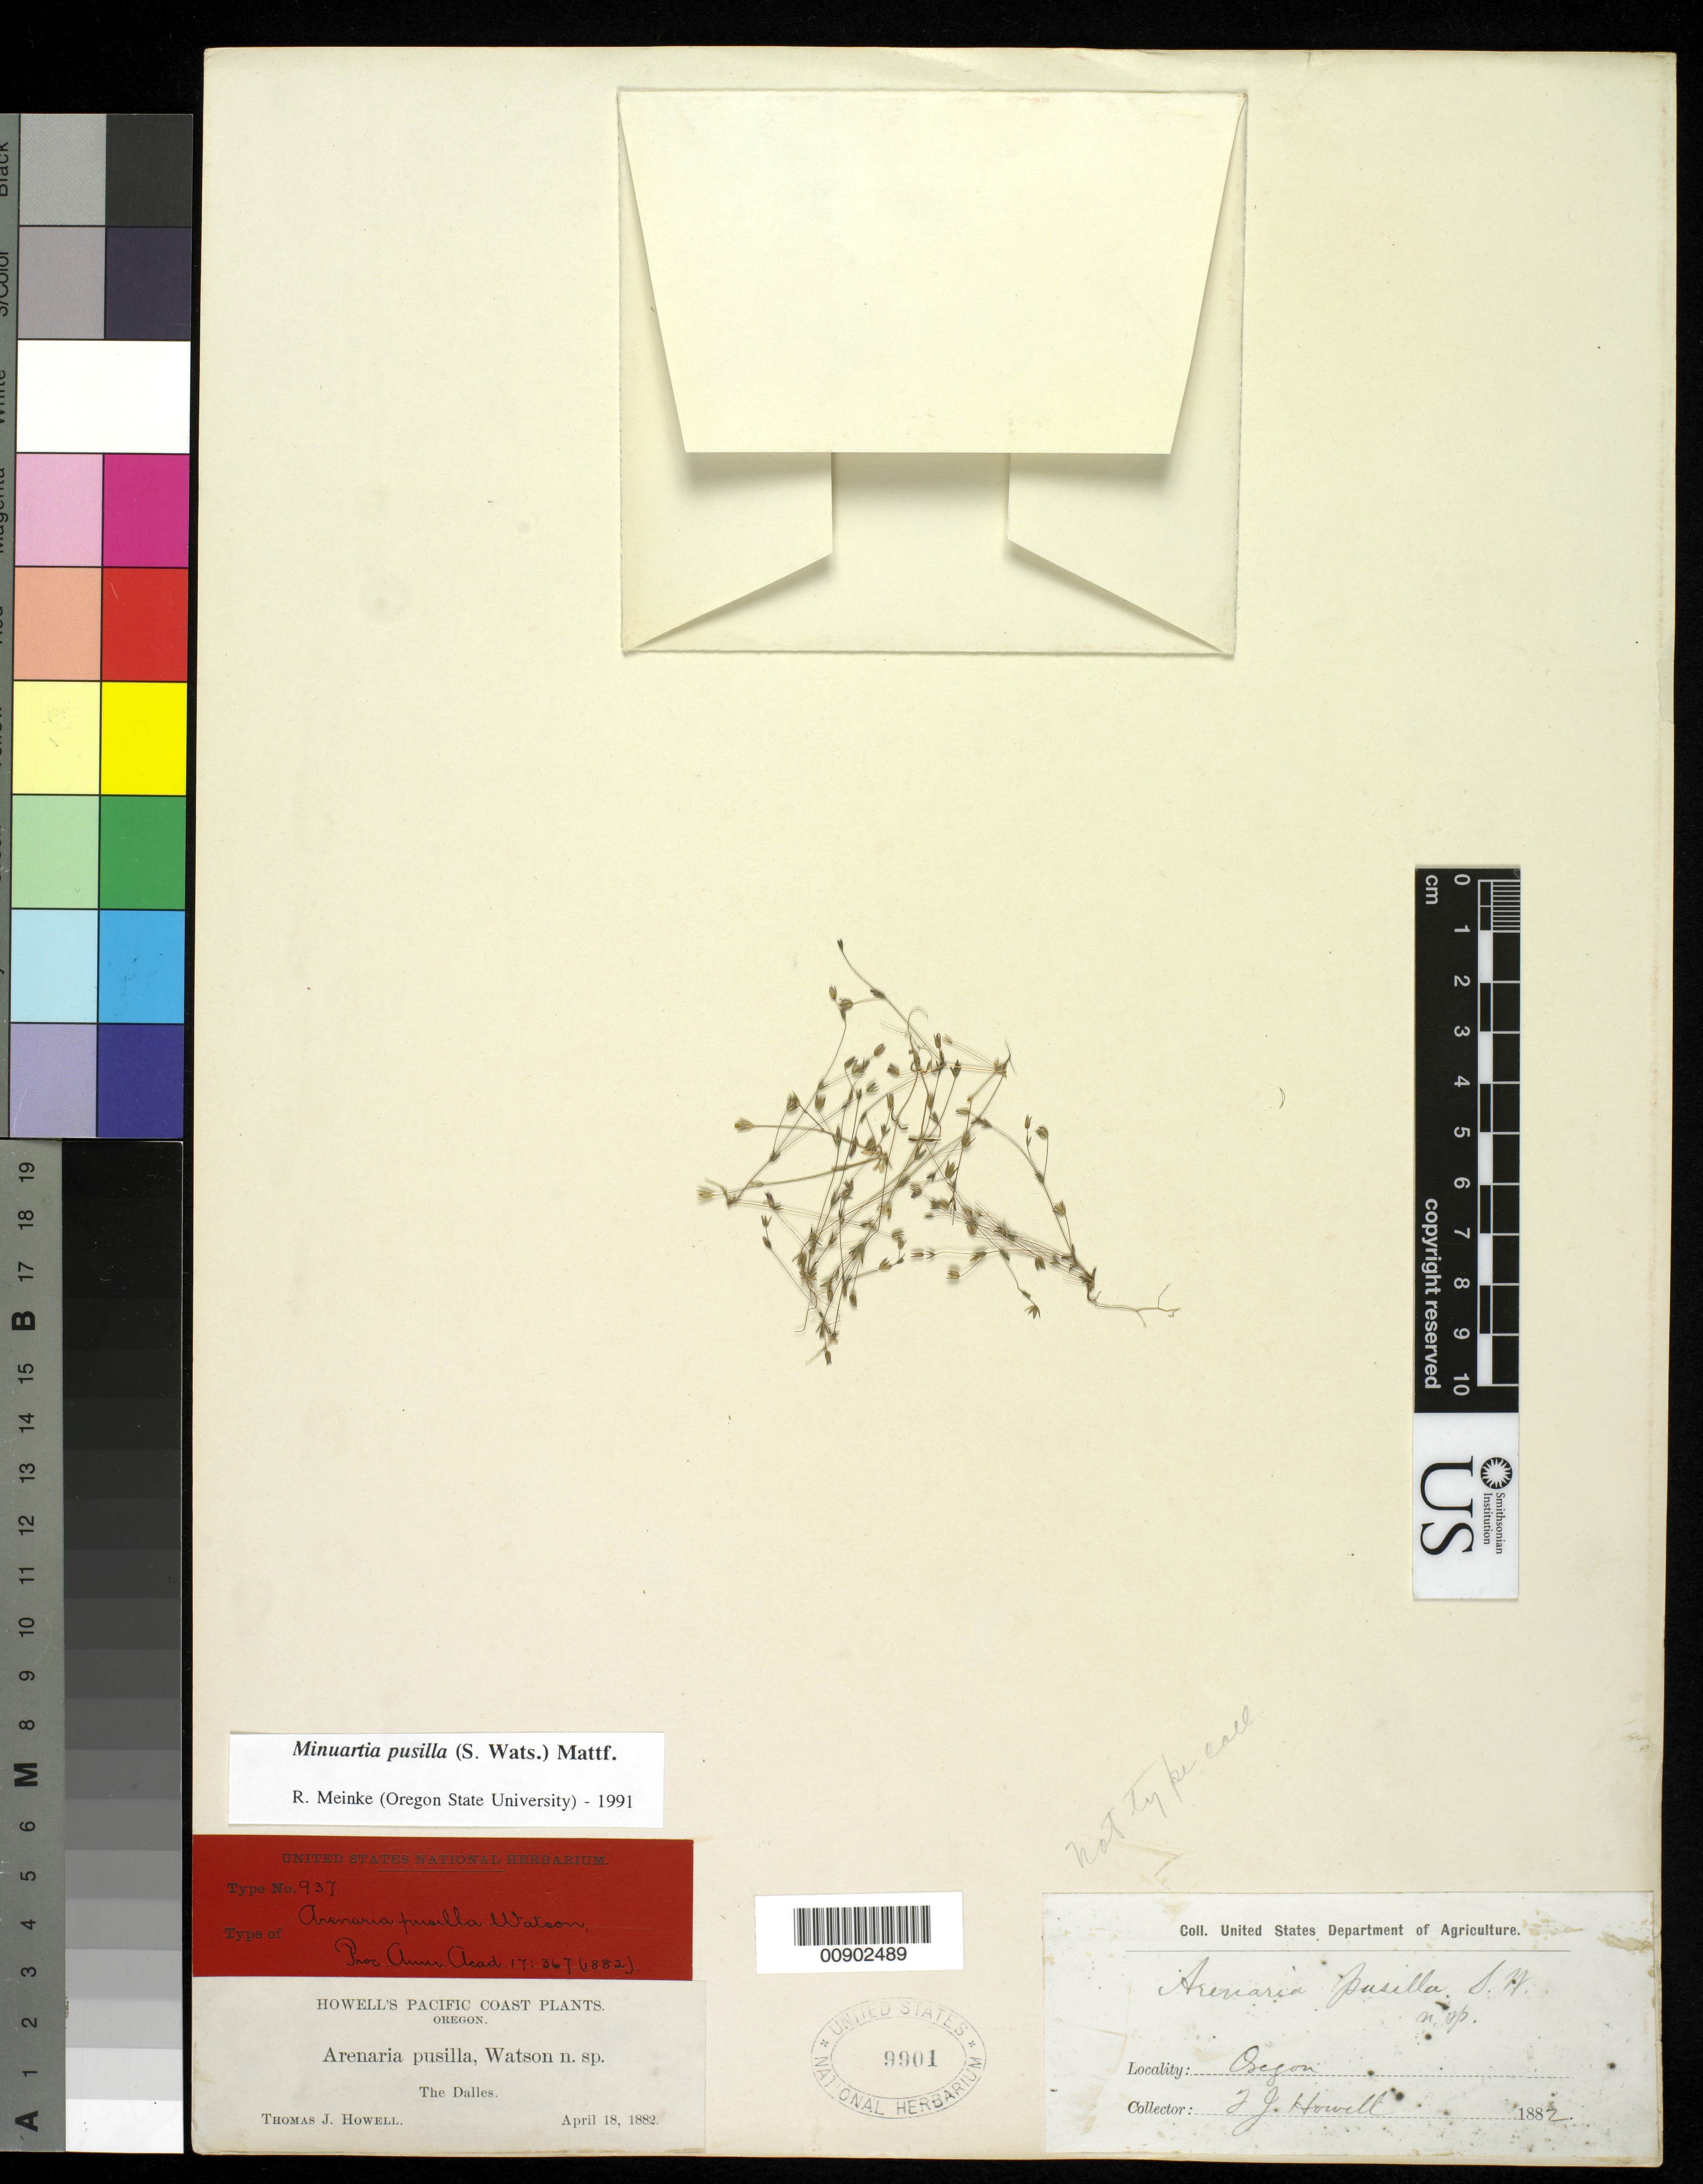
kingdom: Plantae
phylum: Tracheophyta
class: Magnoliopsida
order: Caryophyllales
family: Caryophyllaceae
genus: Arenaria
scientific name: Arenaria pusilla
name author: S. Watson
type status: Possible Syntype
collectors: T. J. Howell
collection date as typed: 18 Apr 1882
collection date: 1882-04-18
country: United States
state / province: Oregon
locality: The Dalles.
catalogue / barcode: US 9901